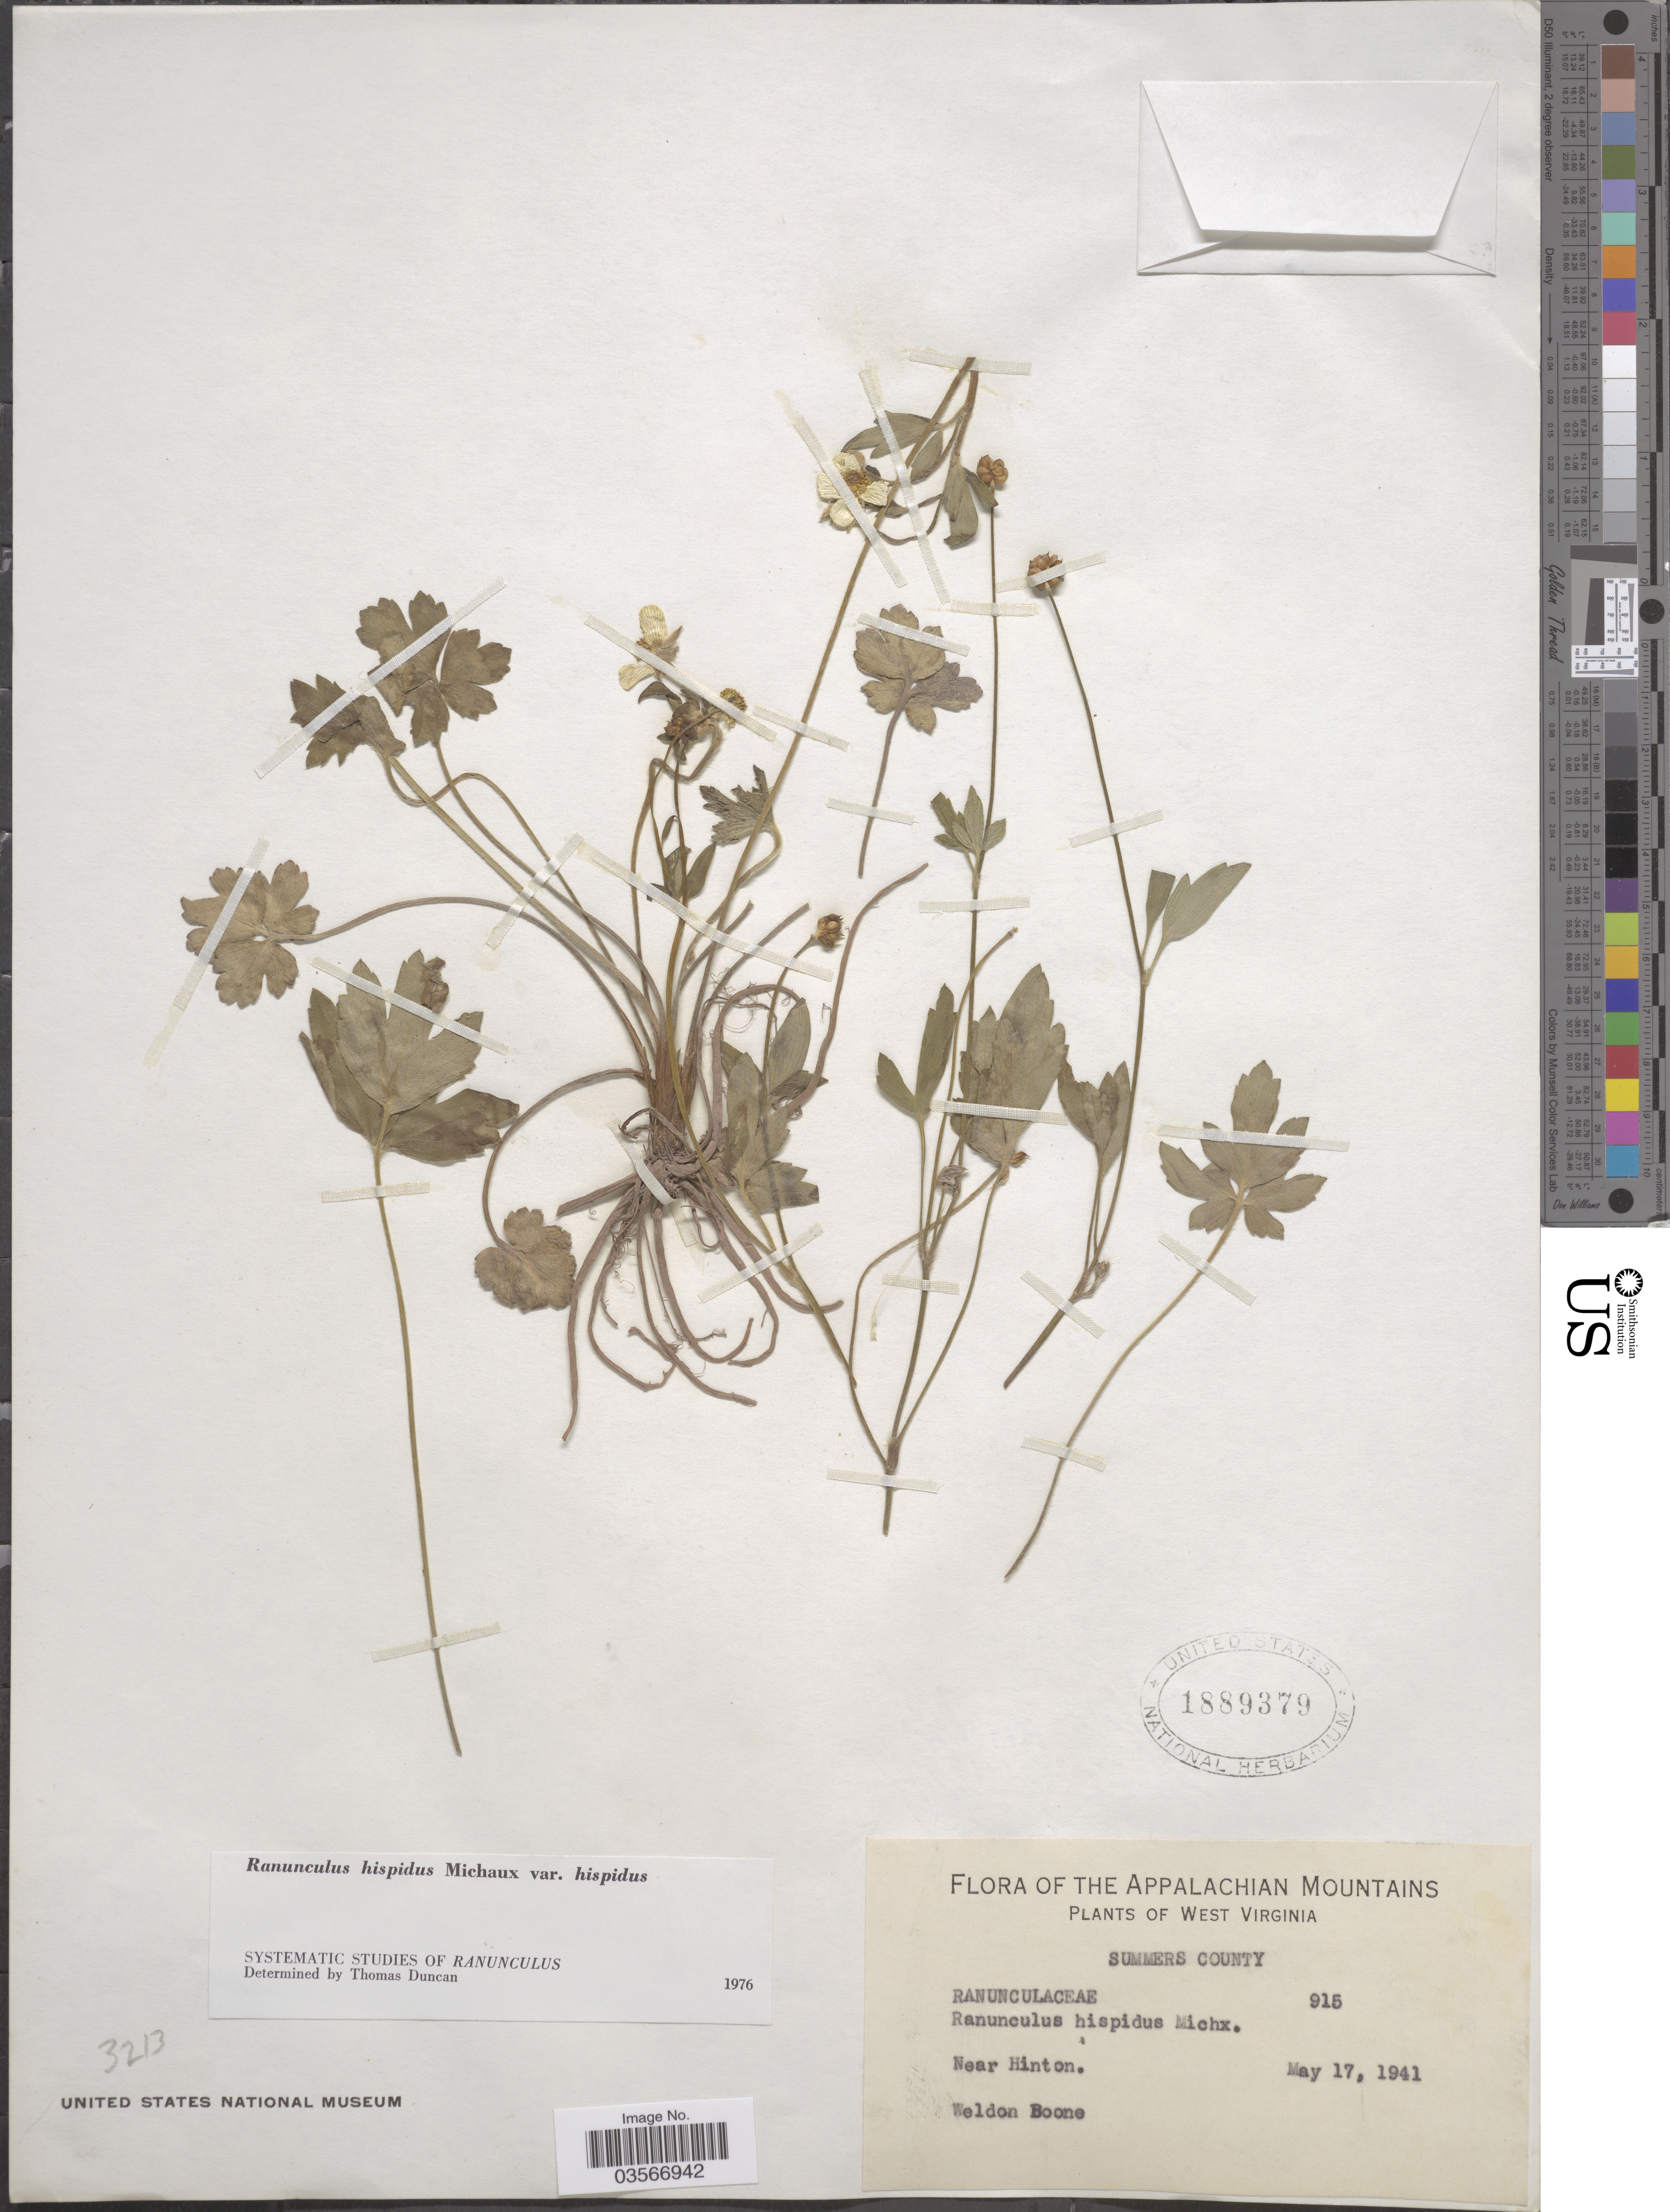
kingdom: Plantae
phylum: Tracheophyta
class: Magnoliopsida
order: Ranunculales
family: Ranunculaceae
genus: Ranunculus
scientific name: Ranunculus hispidus var. hispidus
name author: Michx.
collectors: W. Boone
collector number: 915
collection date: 1941-05-17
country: United States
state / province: West Virginia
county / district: Summers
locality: The Appalachian Mountains. Summers County. Near Hinton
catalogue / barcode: US 1889379